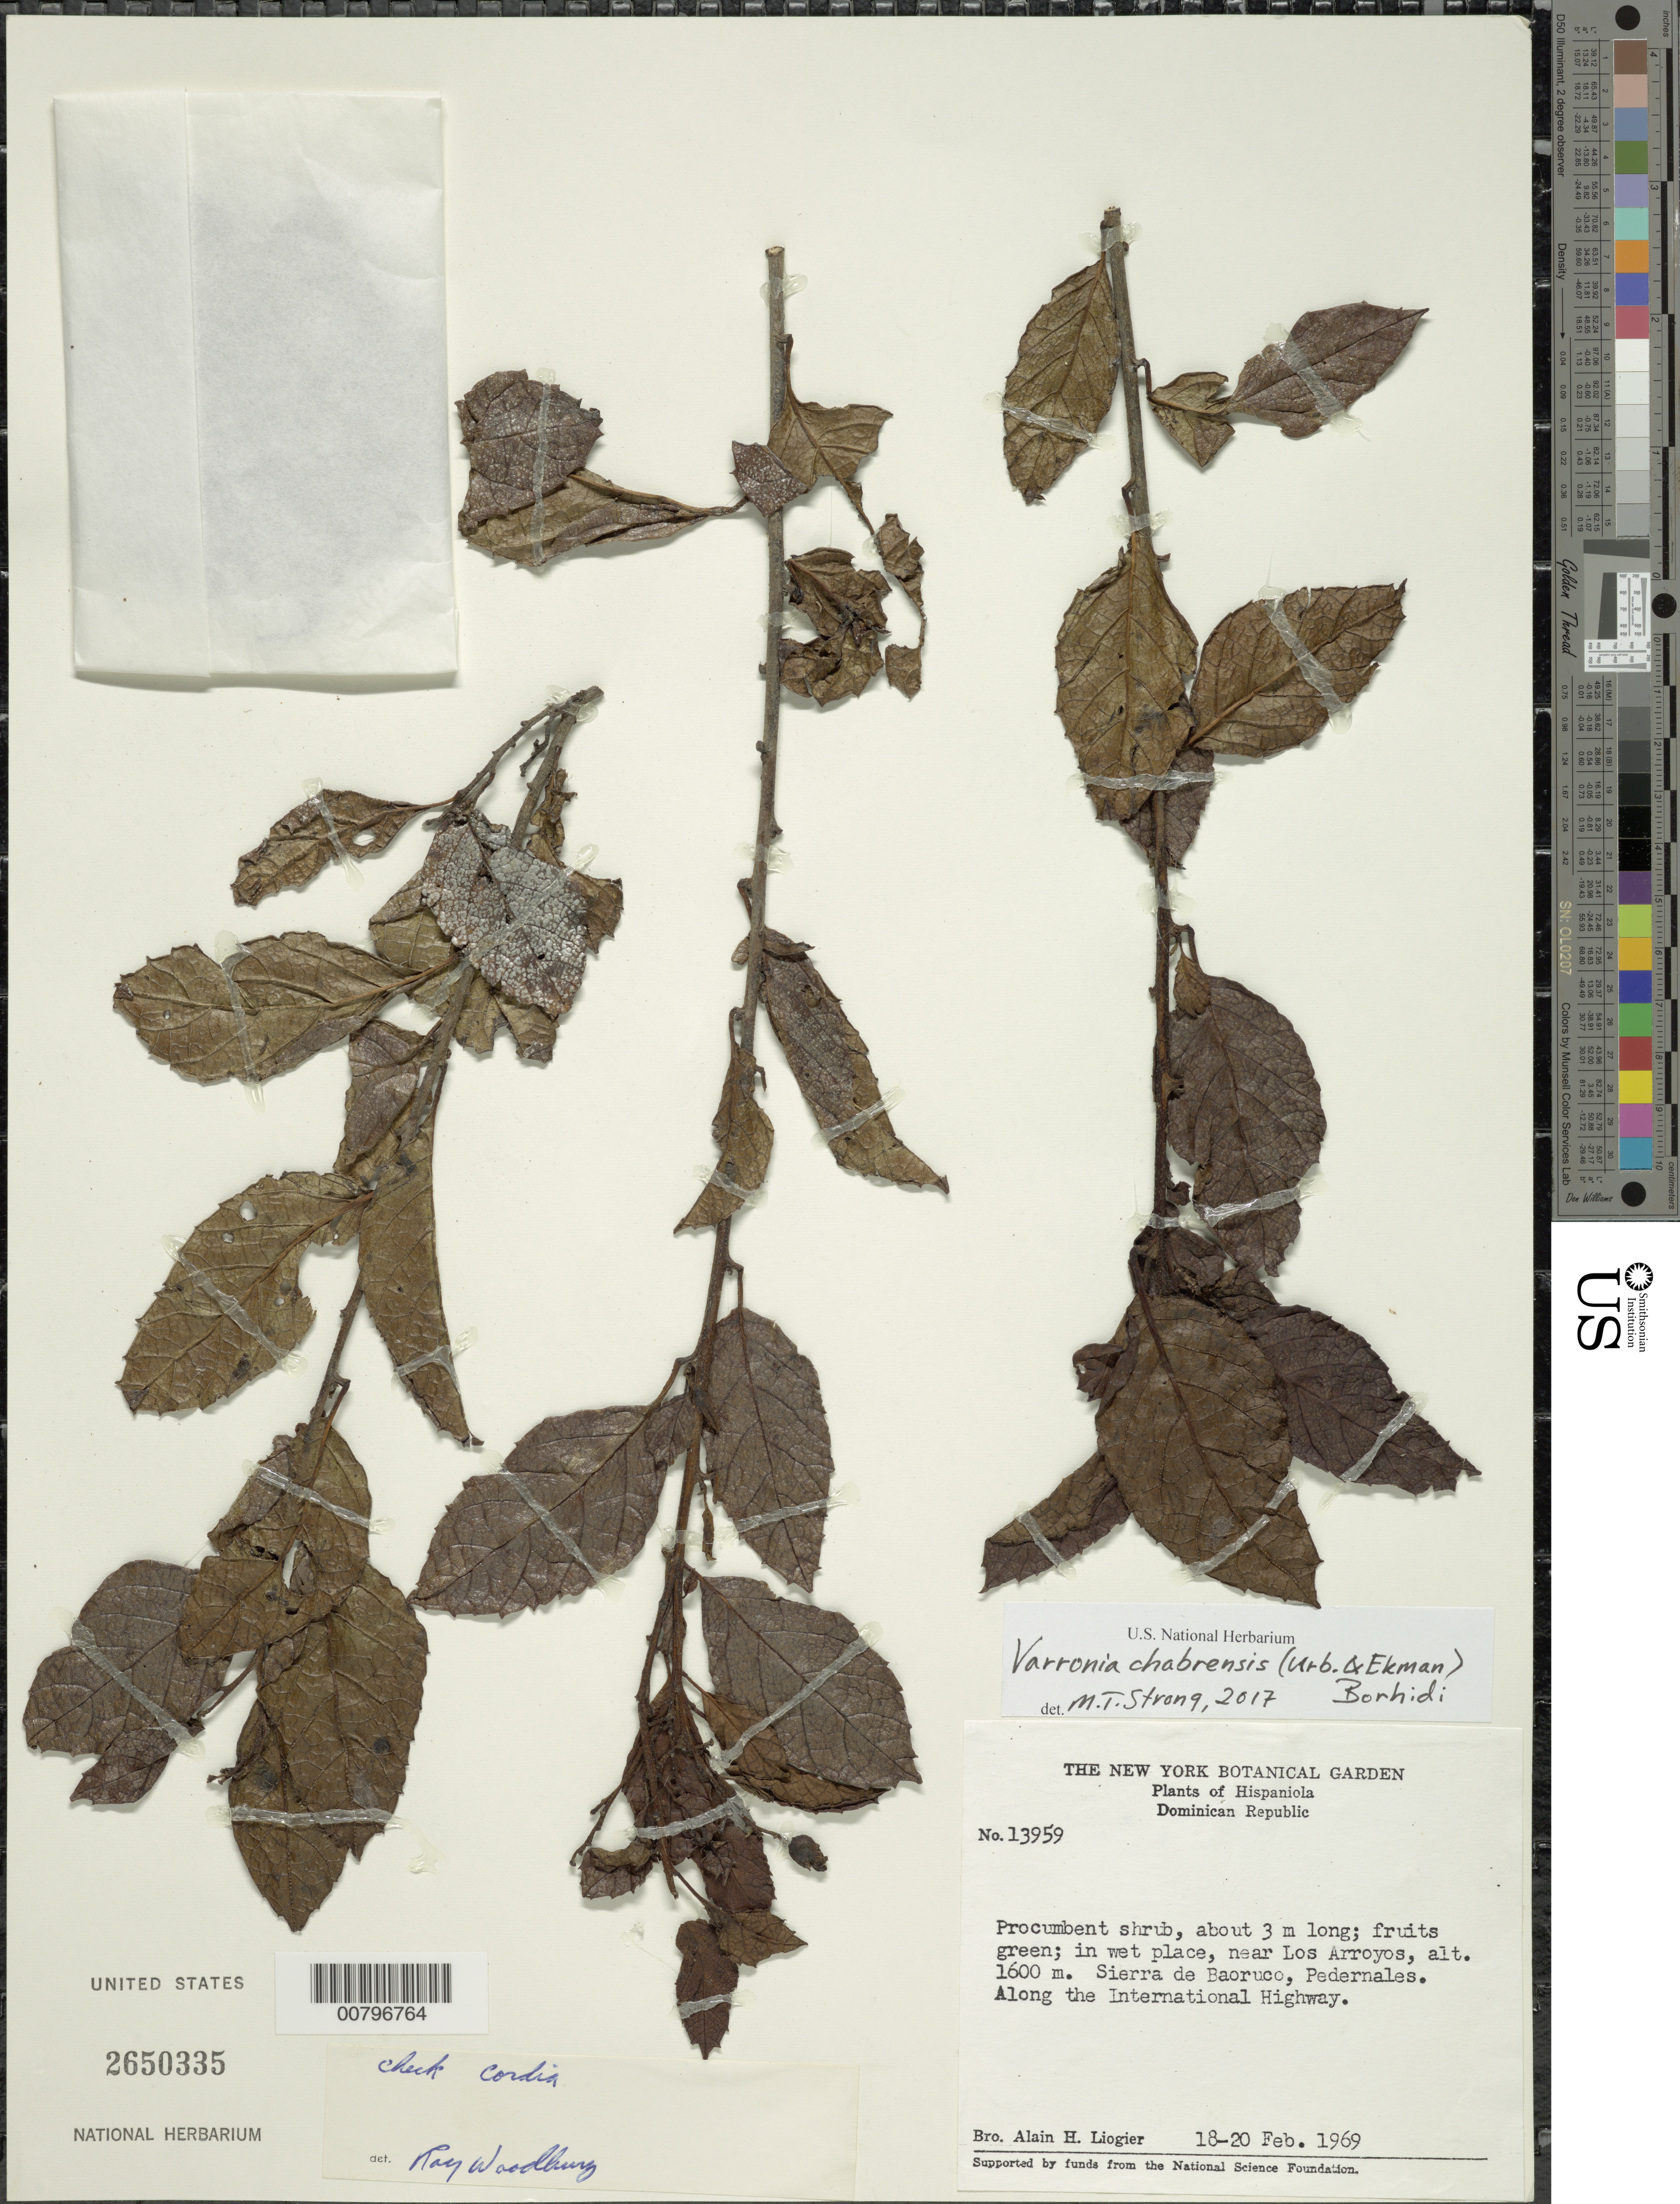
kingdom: Plantae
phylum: Tracheophyta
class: Magnoliopsida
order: Boraginales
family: Cordiaceae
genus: Varronia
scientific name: Varronia chabrensis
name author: (Urb. & Ekman) Borhidi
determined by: Strong, Mark T., (BOT), Smithsonian Institution - National Museum of Natural History (UNITED STATES)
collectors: A. H. Liogier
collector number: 13959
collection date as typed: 18 Feb 1969 to 20 Feb 1969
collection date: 1969-02-18/1969-02-20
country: Dominican Republic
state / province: Pedernales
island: Hispaniola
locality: Sierra de Baoruco, along the International Highway, near Los Arroyos.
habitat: In wet place.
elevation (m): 1600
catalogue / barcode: US 2650335